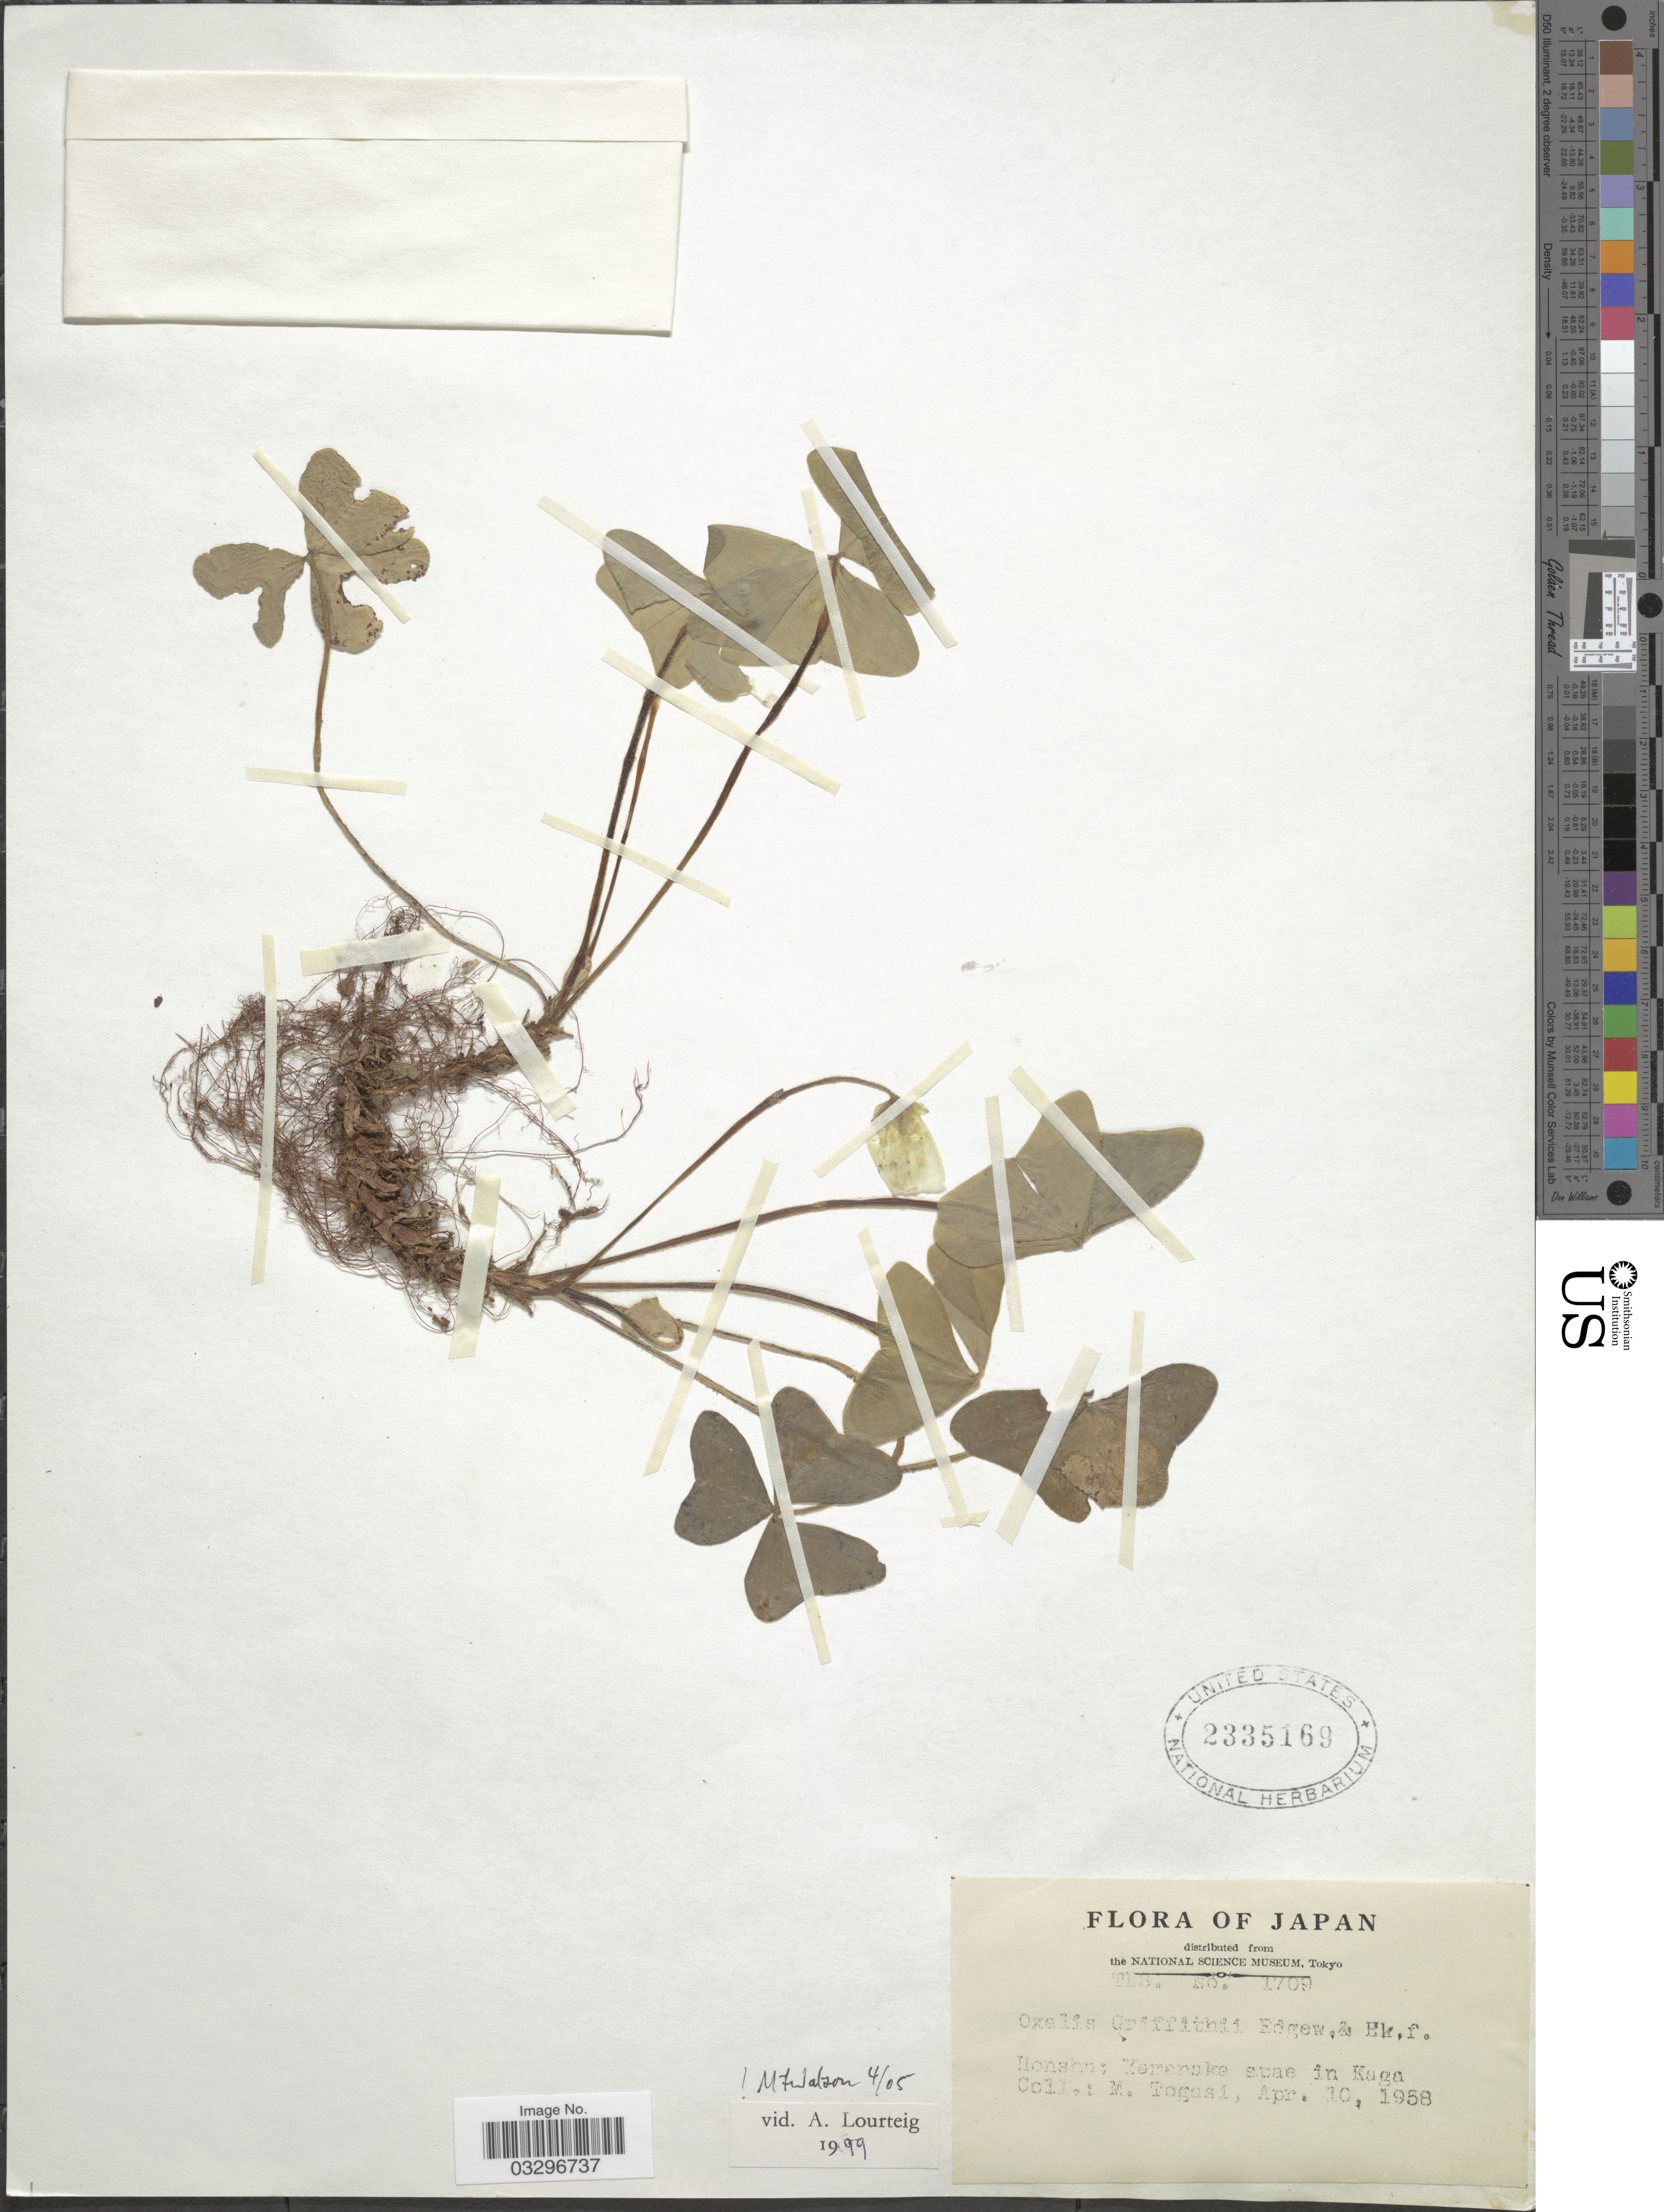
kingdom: Plantae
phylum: Tracheophyta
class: Magnoliopsida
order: Oxalidales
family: Oxalidaceae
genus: Oxalis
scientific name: Oxalis griffithii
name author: Edgew. & Hook. f.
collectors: M. Togasi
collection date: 1958-04-10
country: Japan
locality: Honshu: Kamanaka suae in Kaga.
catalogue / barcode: US 2335169